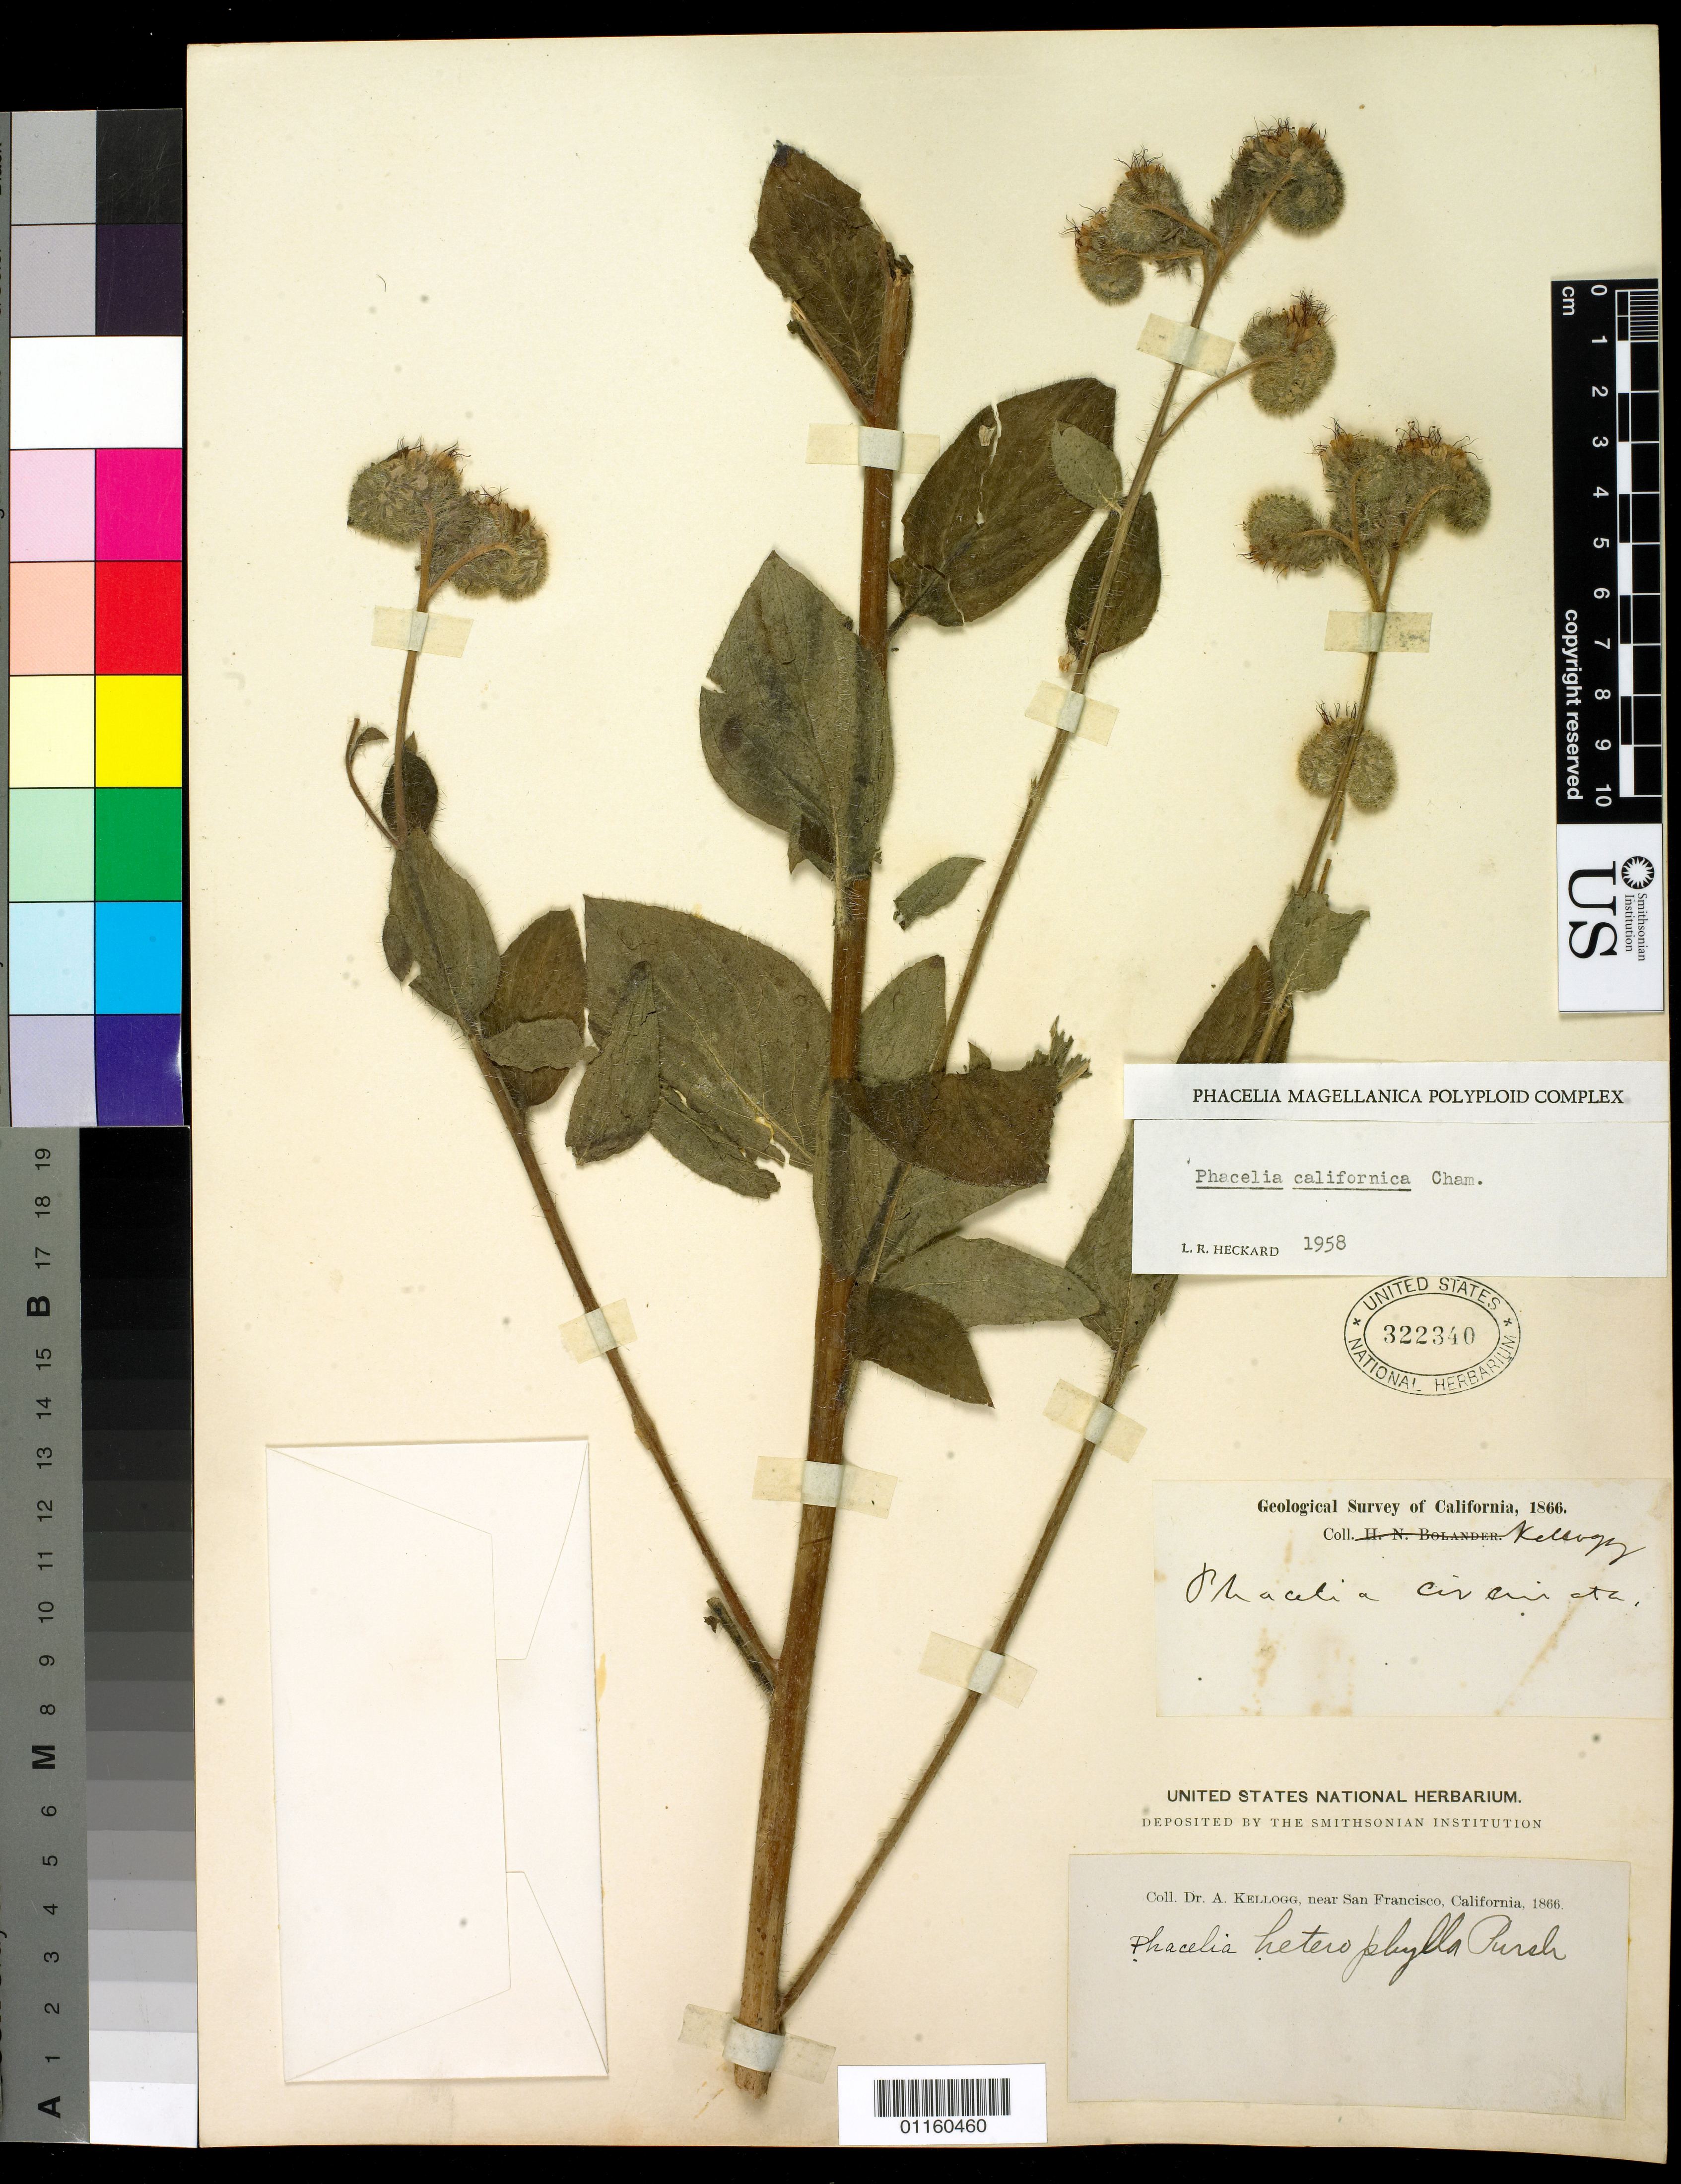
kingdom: Plantae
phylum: Tracheophyta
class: Magnoliopsida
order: Boraginales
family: Hydrophyllaceae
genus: Phacelia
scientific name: Phacelia californica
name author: Cham.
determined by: Heckard, Lawrence R.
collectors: A. Kellogg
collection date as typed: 1866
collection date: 1866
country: United States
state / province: California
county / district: San Francisco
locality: near San Francisco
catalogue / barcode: US 322340